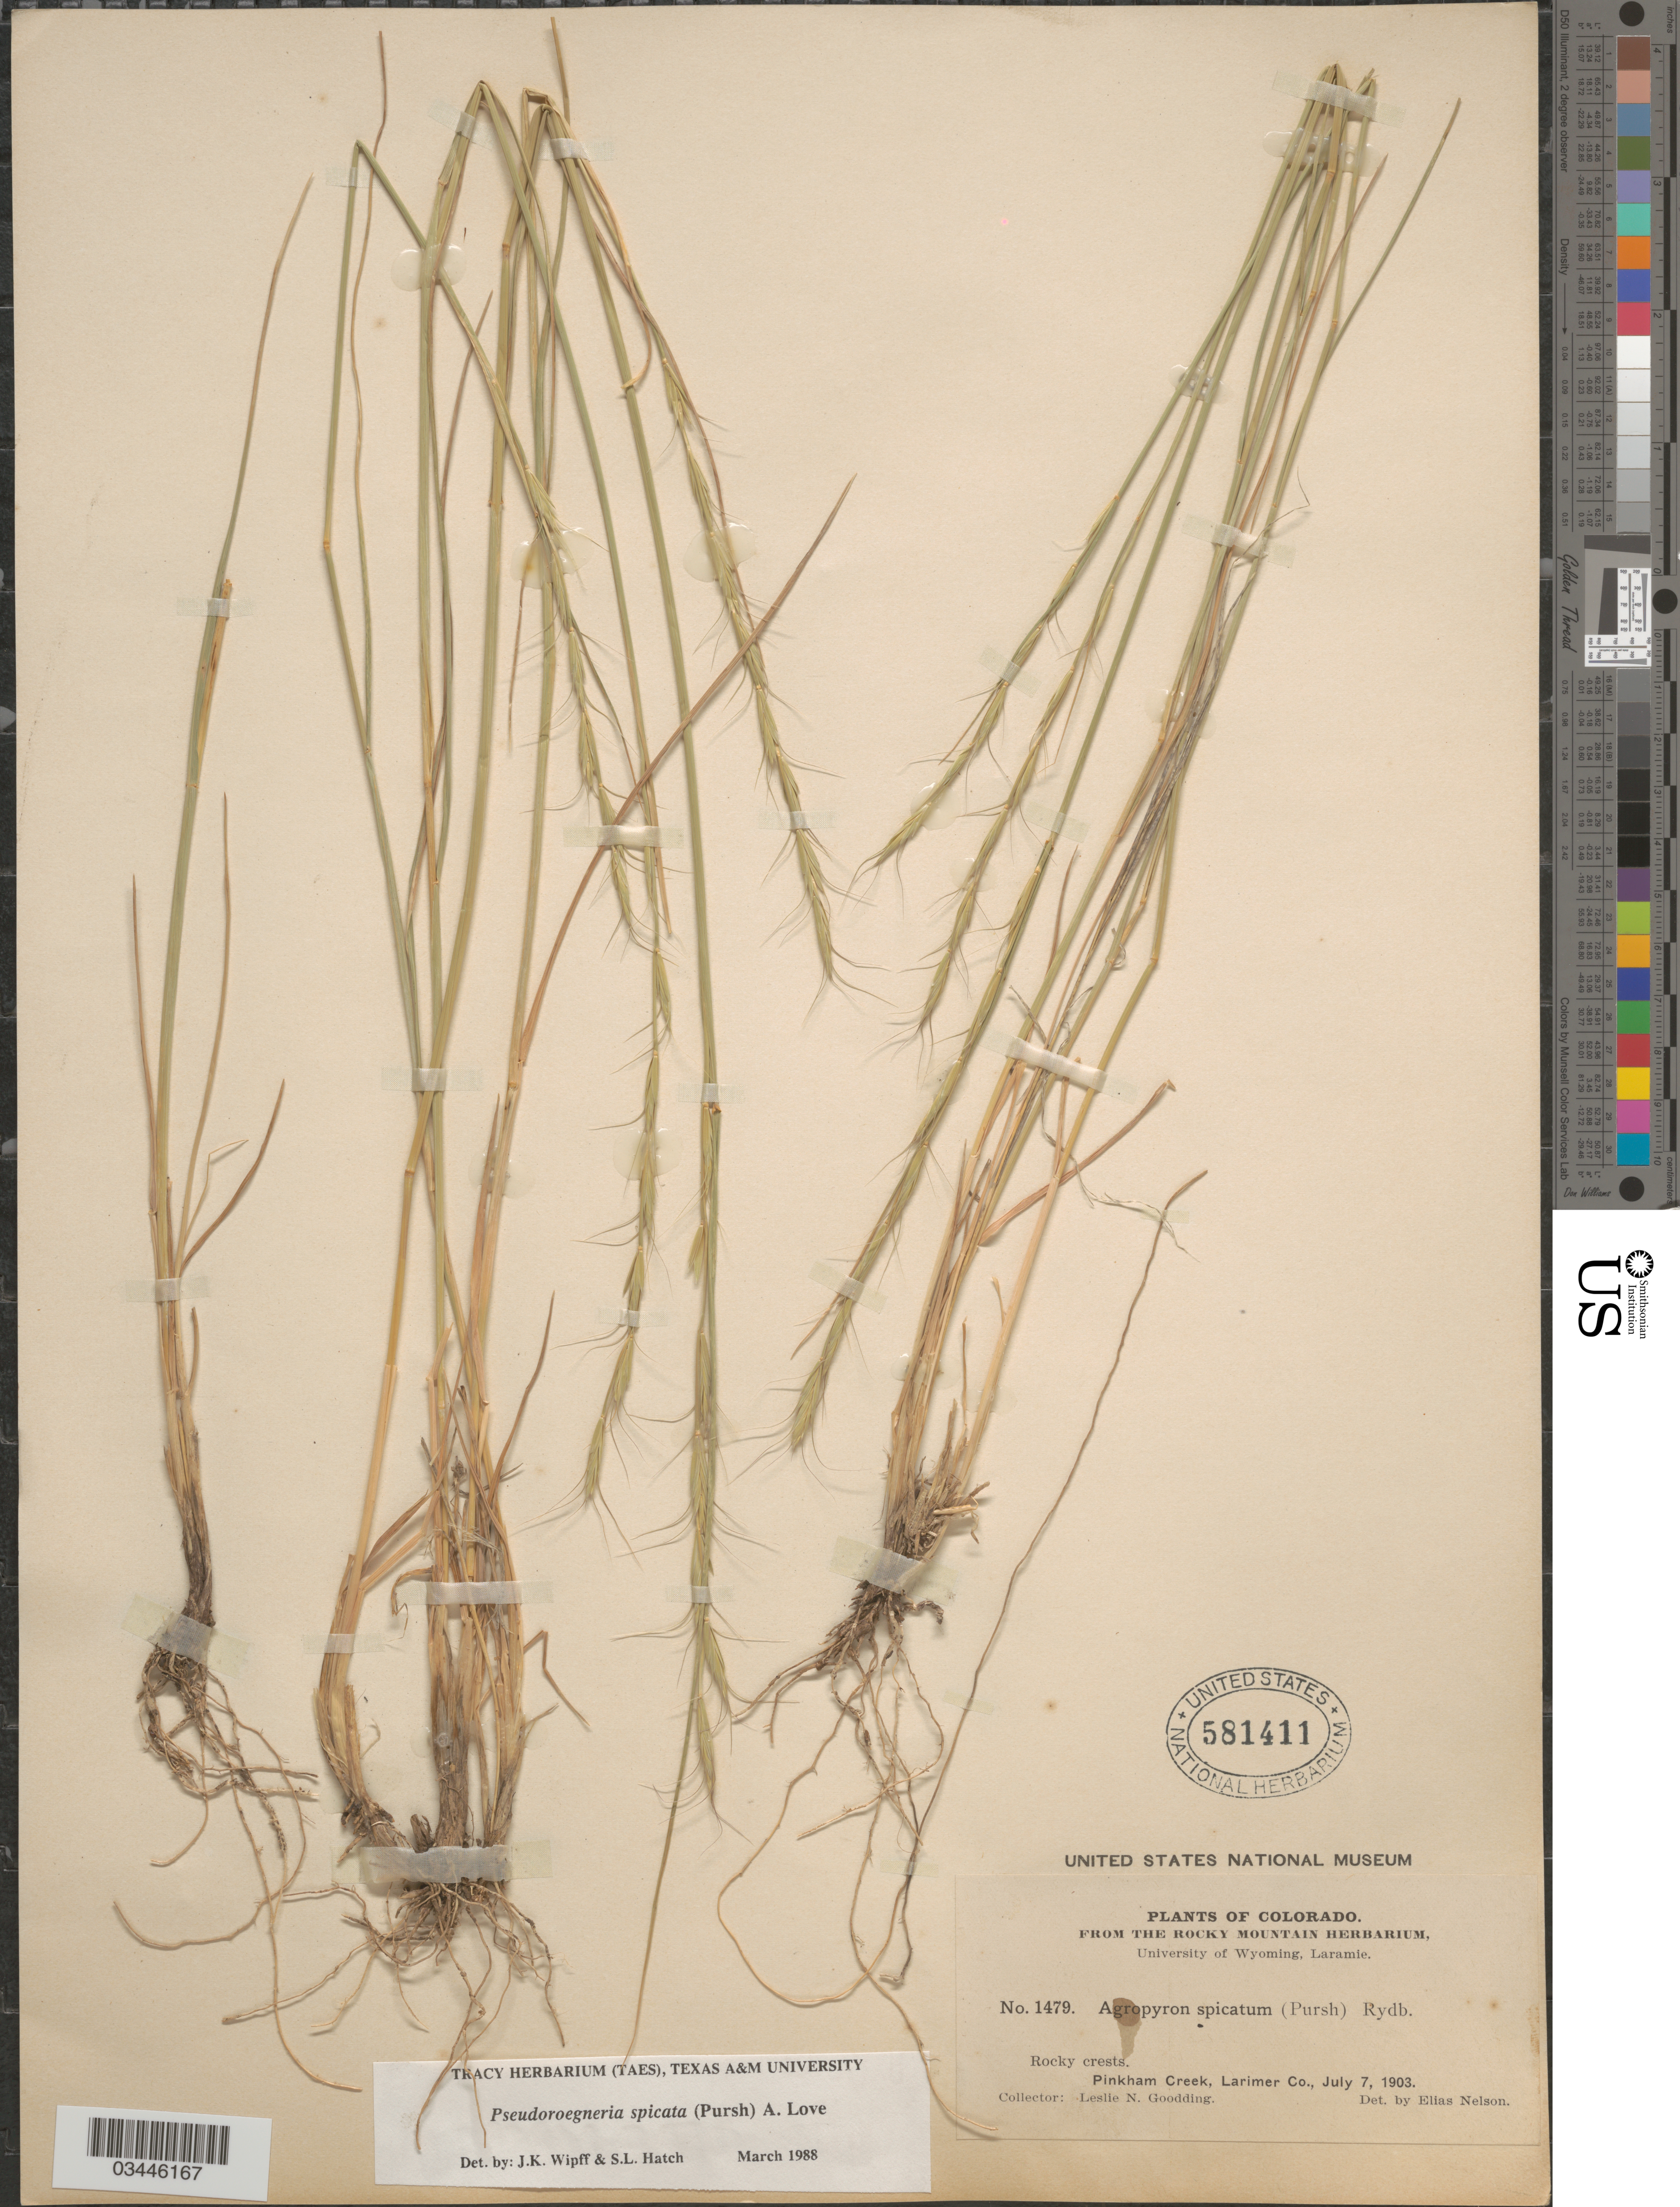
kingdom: Plantae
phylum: Tracheophyta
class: Liliopsida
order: Poales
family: Poaceae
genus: Pseudoroegneria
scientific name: Pseudoroegneria spicata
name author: (Pursh) Á. Löve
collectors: L. N. Goodding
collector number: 1479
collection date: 1903-07-07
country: United States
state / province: Colorado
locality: Rocky crests. Pinkham Creek, Larimer Co.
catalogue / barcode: US 581411